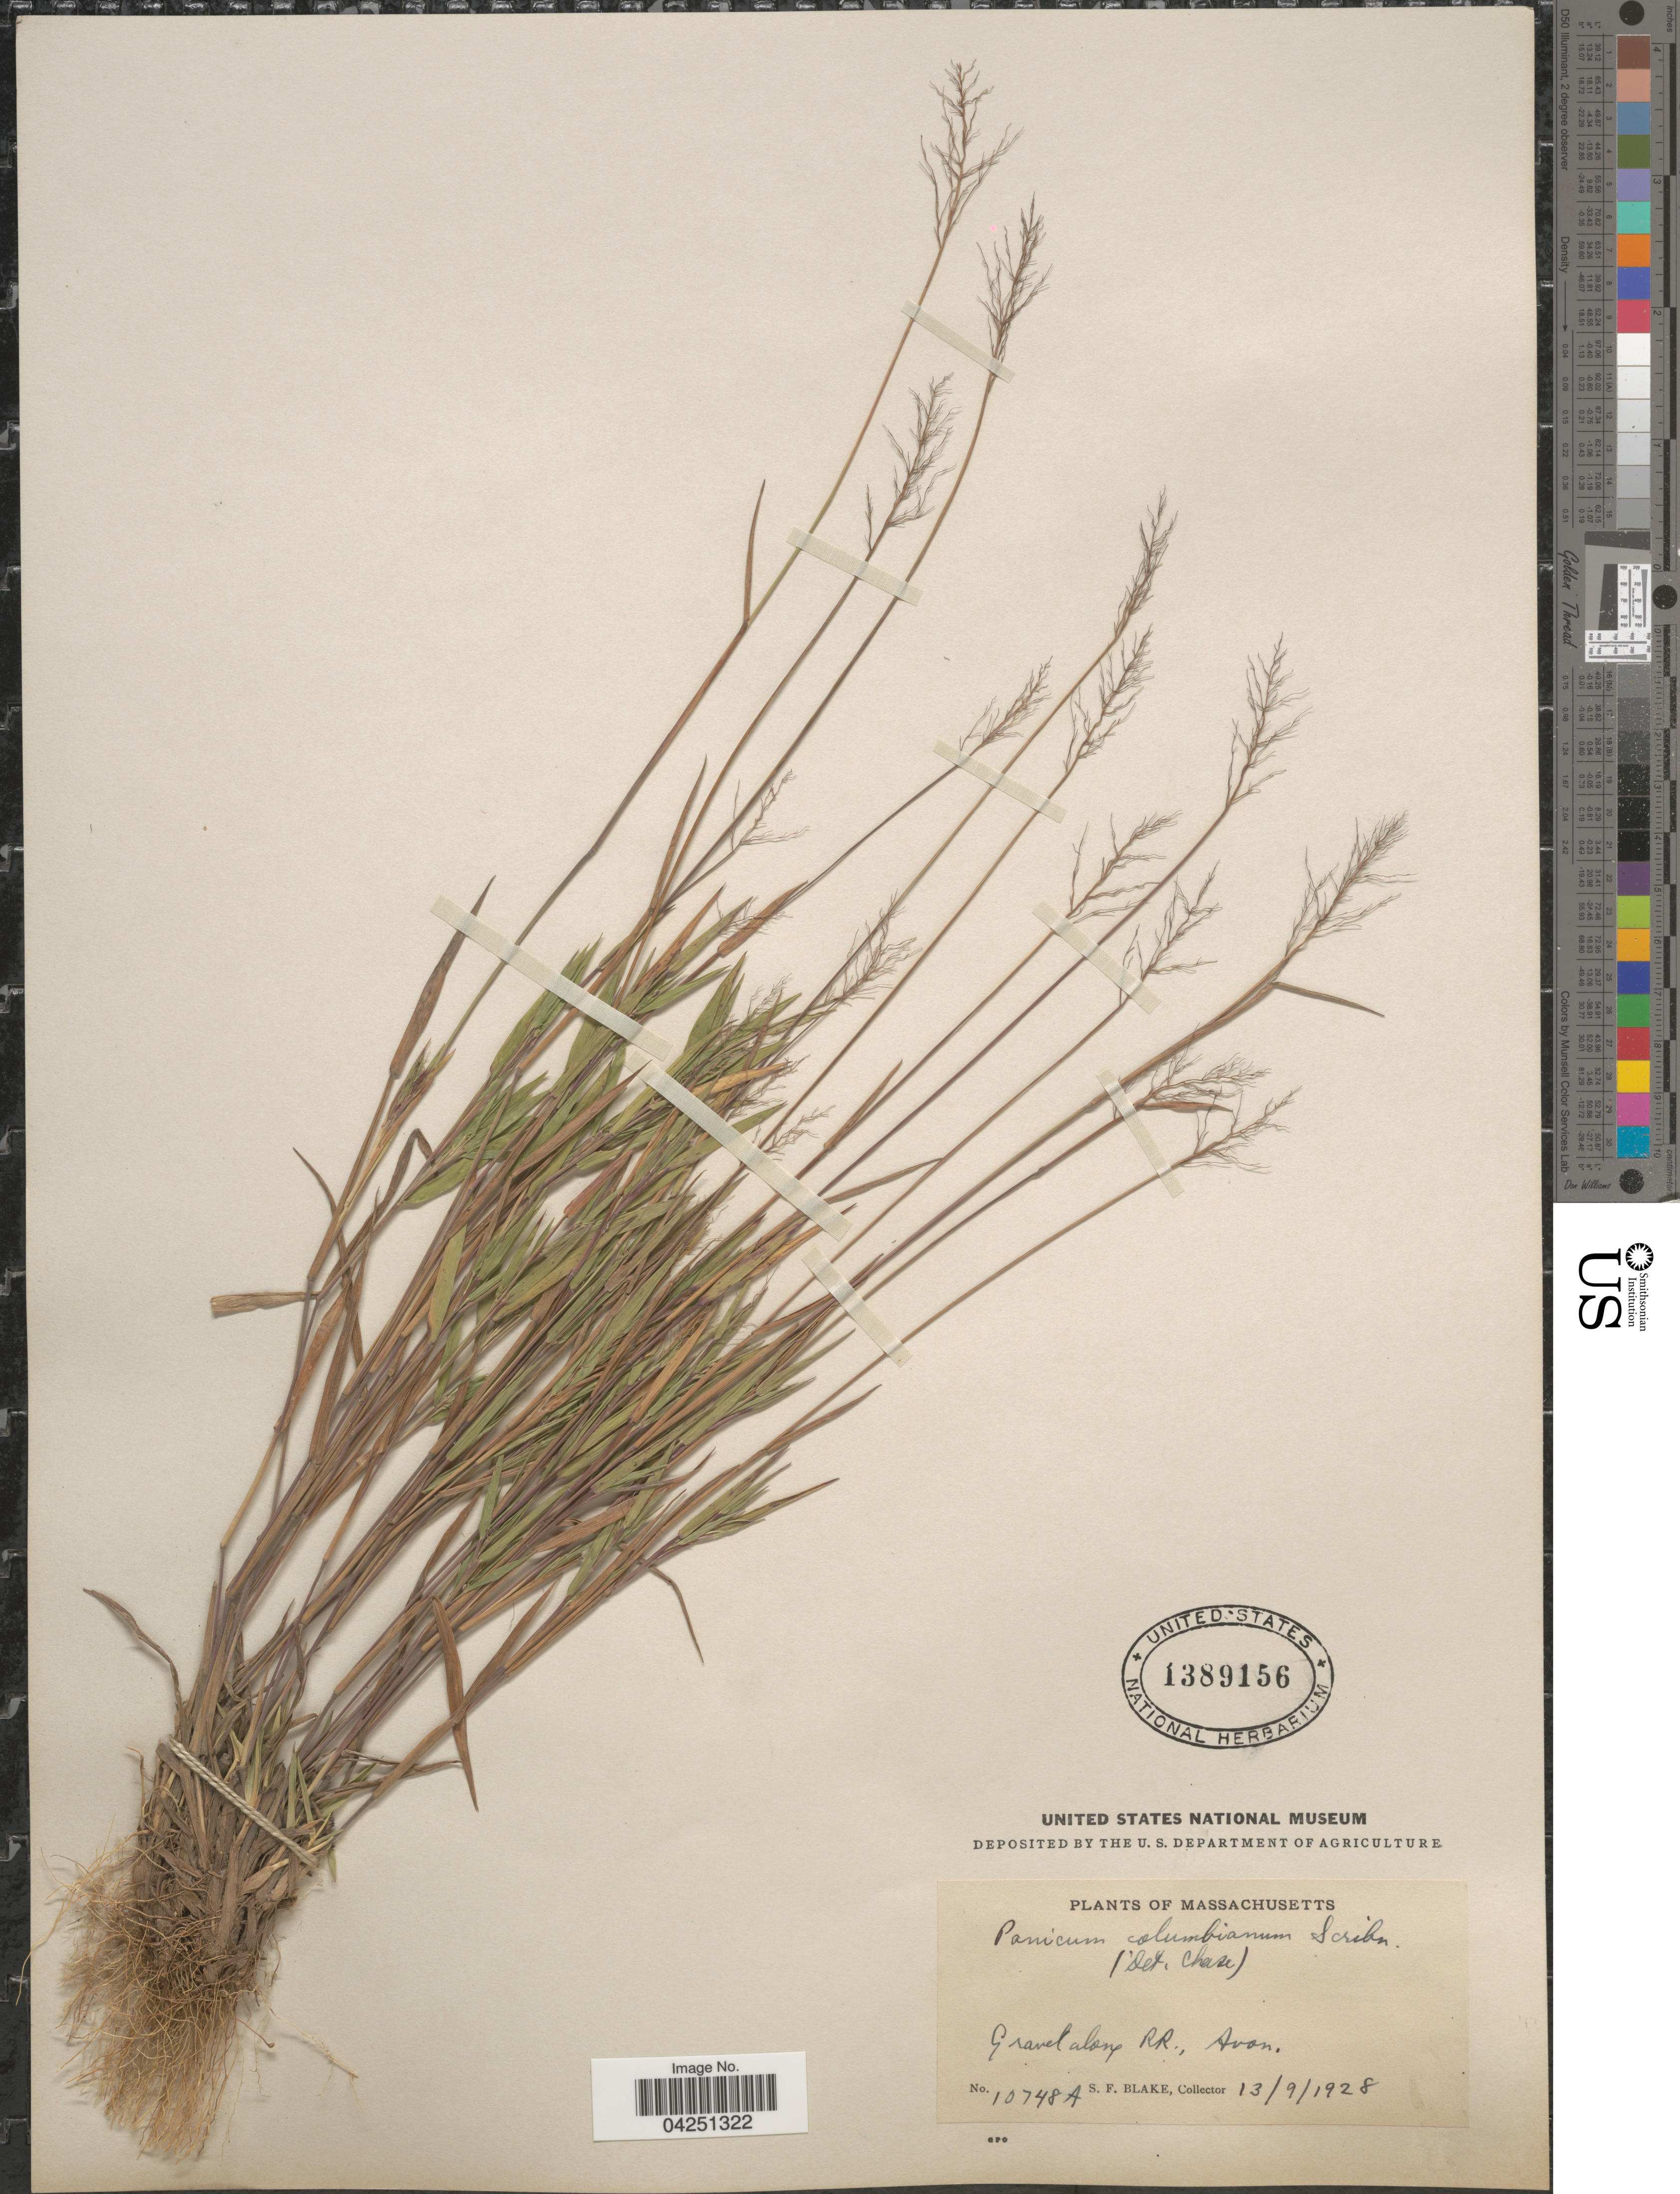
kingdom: Plantae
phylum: Tracheophyta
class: Liliopsida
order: Poales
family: Poaceae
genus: Dichanthelium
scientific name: Dichanthelium acuminatum var. acuminatum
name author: (Sw.) Gould & C.A. Clark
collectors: S. Blake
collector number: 10748A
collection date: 1928-09-13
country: United States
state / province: Massachusetts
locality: Gravel along R.R., Avon.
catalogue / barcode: US 1389156